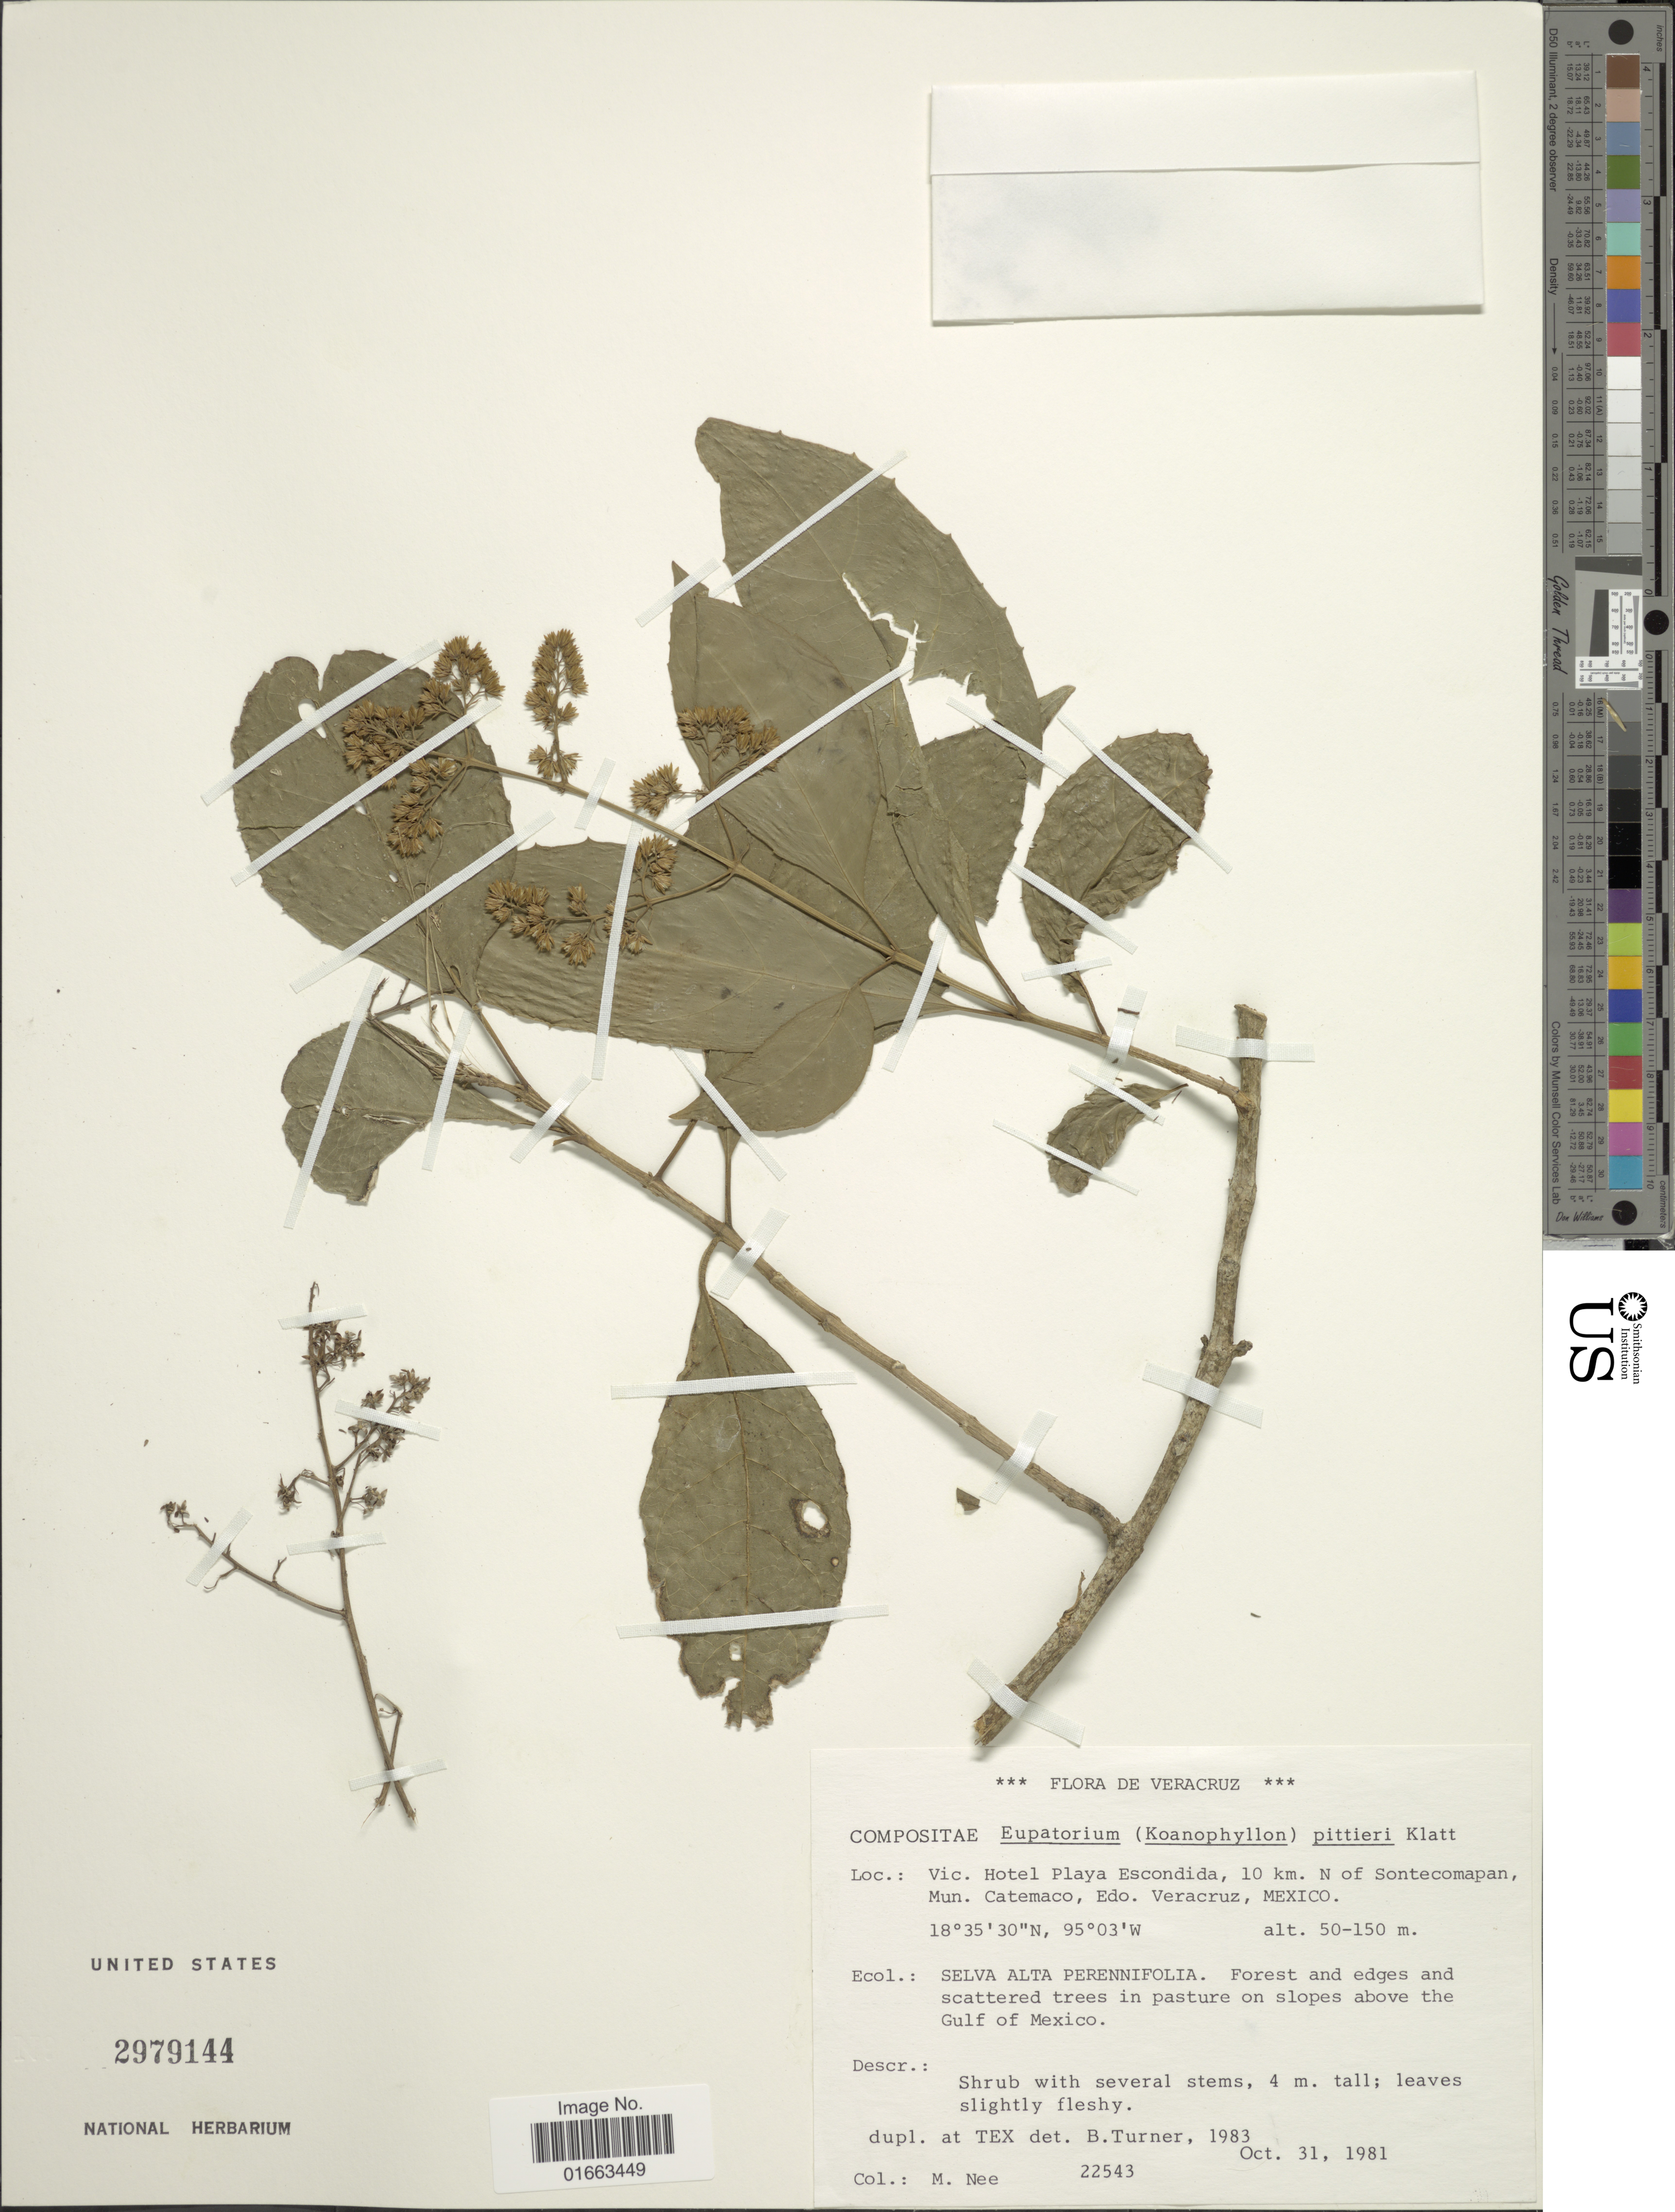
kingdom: Plantae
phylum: Tracheophyta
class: Magnoliopsida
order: Asterales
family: Asteraceae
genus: Koanophyllon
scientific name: Koanophyllon galeottii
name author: (B.L. Rob.) R.M. King & H. Rob.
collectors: M. Nee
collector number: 22543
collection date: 1981-10-31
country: Mexico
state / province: Veracruz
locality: Veracruz, Vic. Hotel Playa Escondidia, 10 km. N of Sontecompan, Mun. Catemaco,Selva Alta Perennifolia, forest and edges and scattered trees in pastures on slopes above the Gulf of Mexico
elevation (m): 50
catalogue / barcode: US 2979144